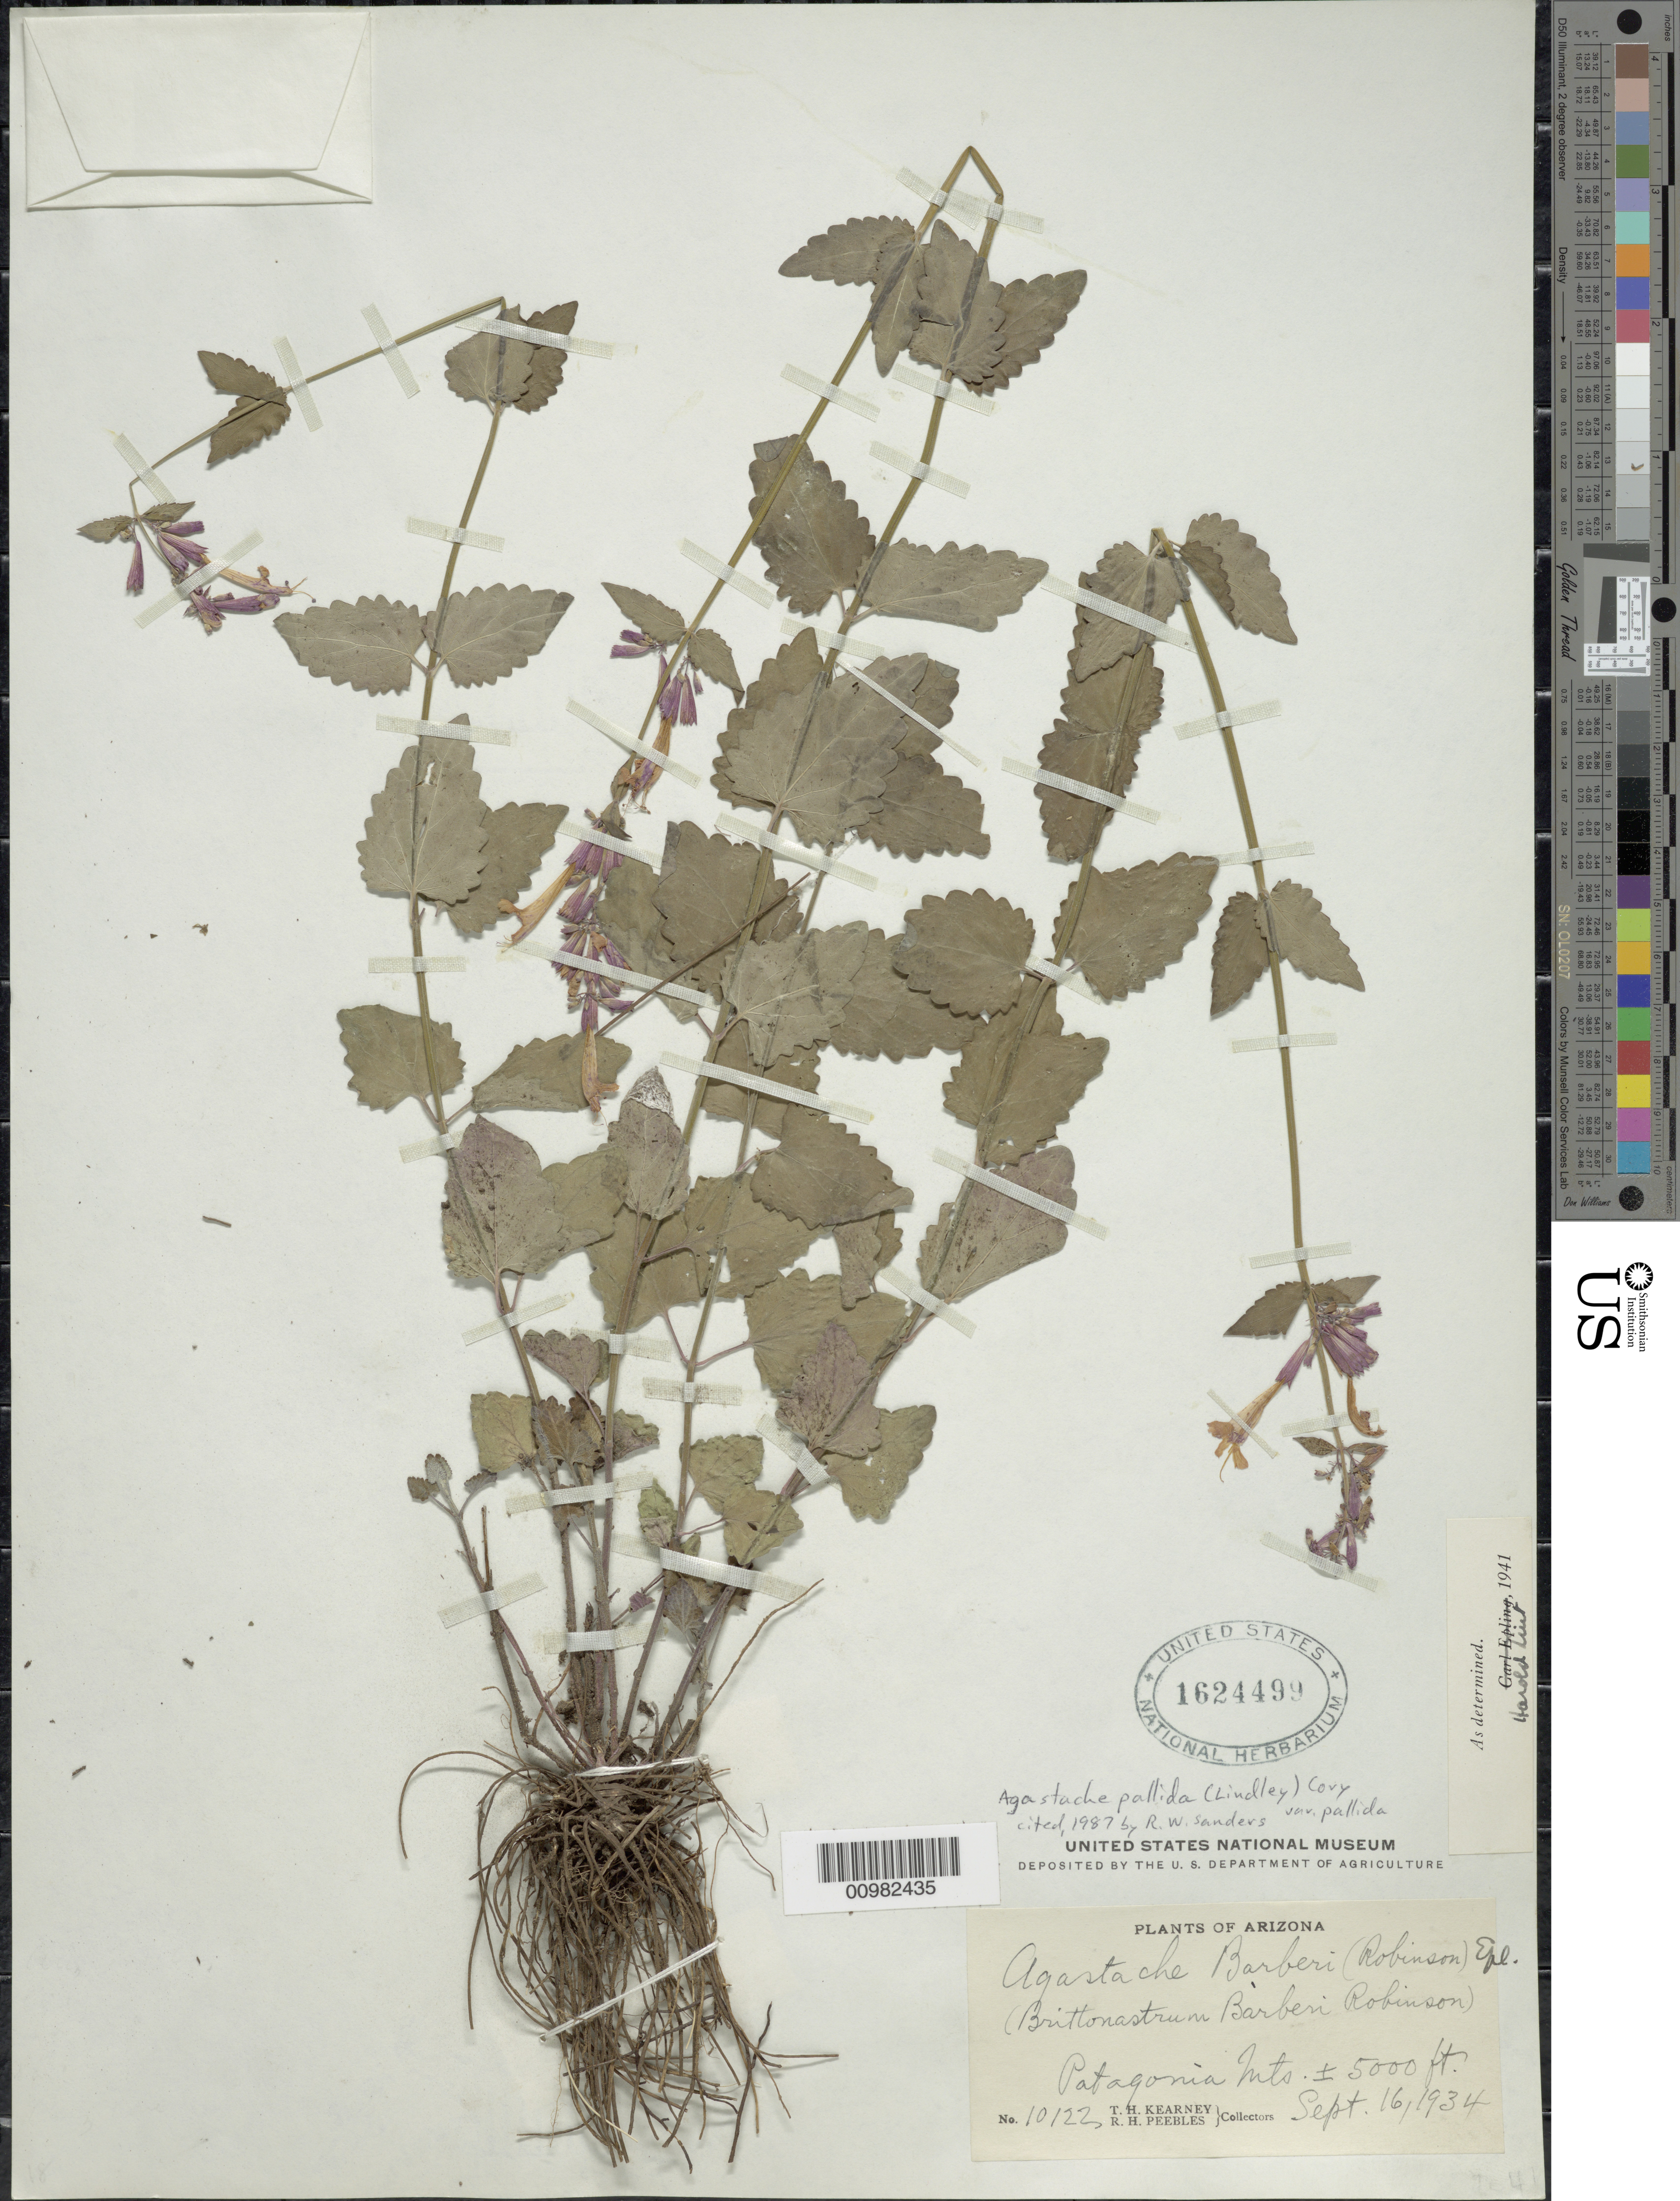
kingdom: Plantae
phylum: Tracheophyta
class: Magnoliopsida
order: Lamiales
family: Lamiaceae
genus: Agastache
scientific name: Agastache pallida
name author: (Lindl.) Cory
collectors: T. H. Kearney & R. H. Peebles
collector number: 10122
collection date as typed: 16 Sep 1934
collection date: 1934-09-16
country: United States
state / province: Arizona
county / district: Santa Cruz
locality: Patagonia Mts.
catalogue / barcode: US 1624499